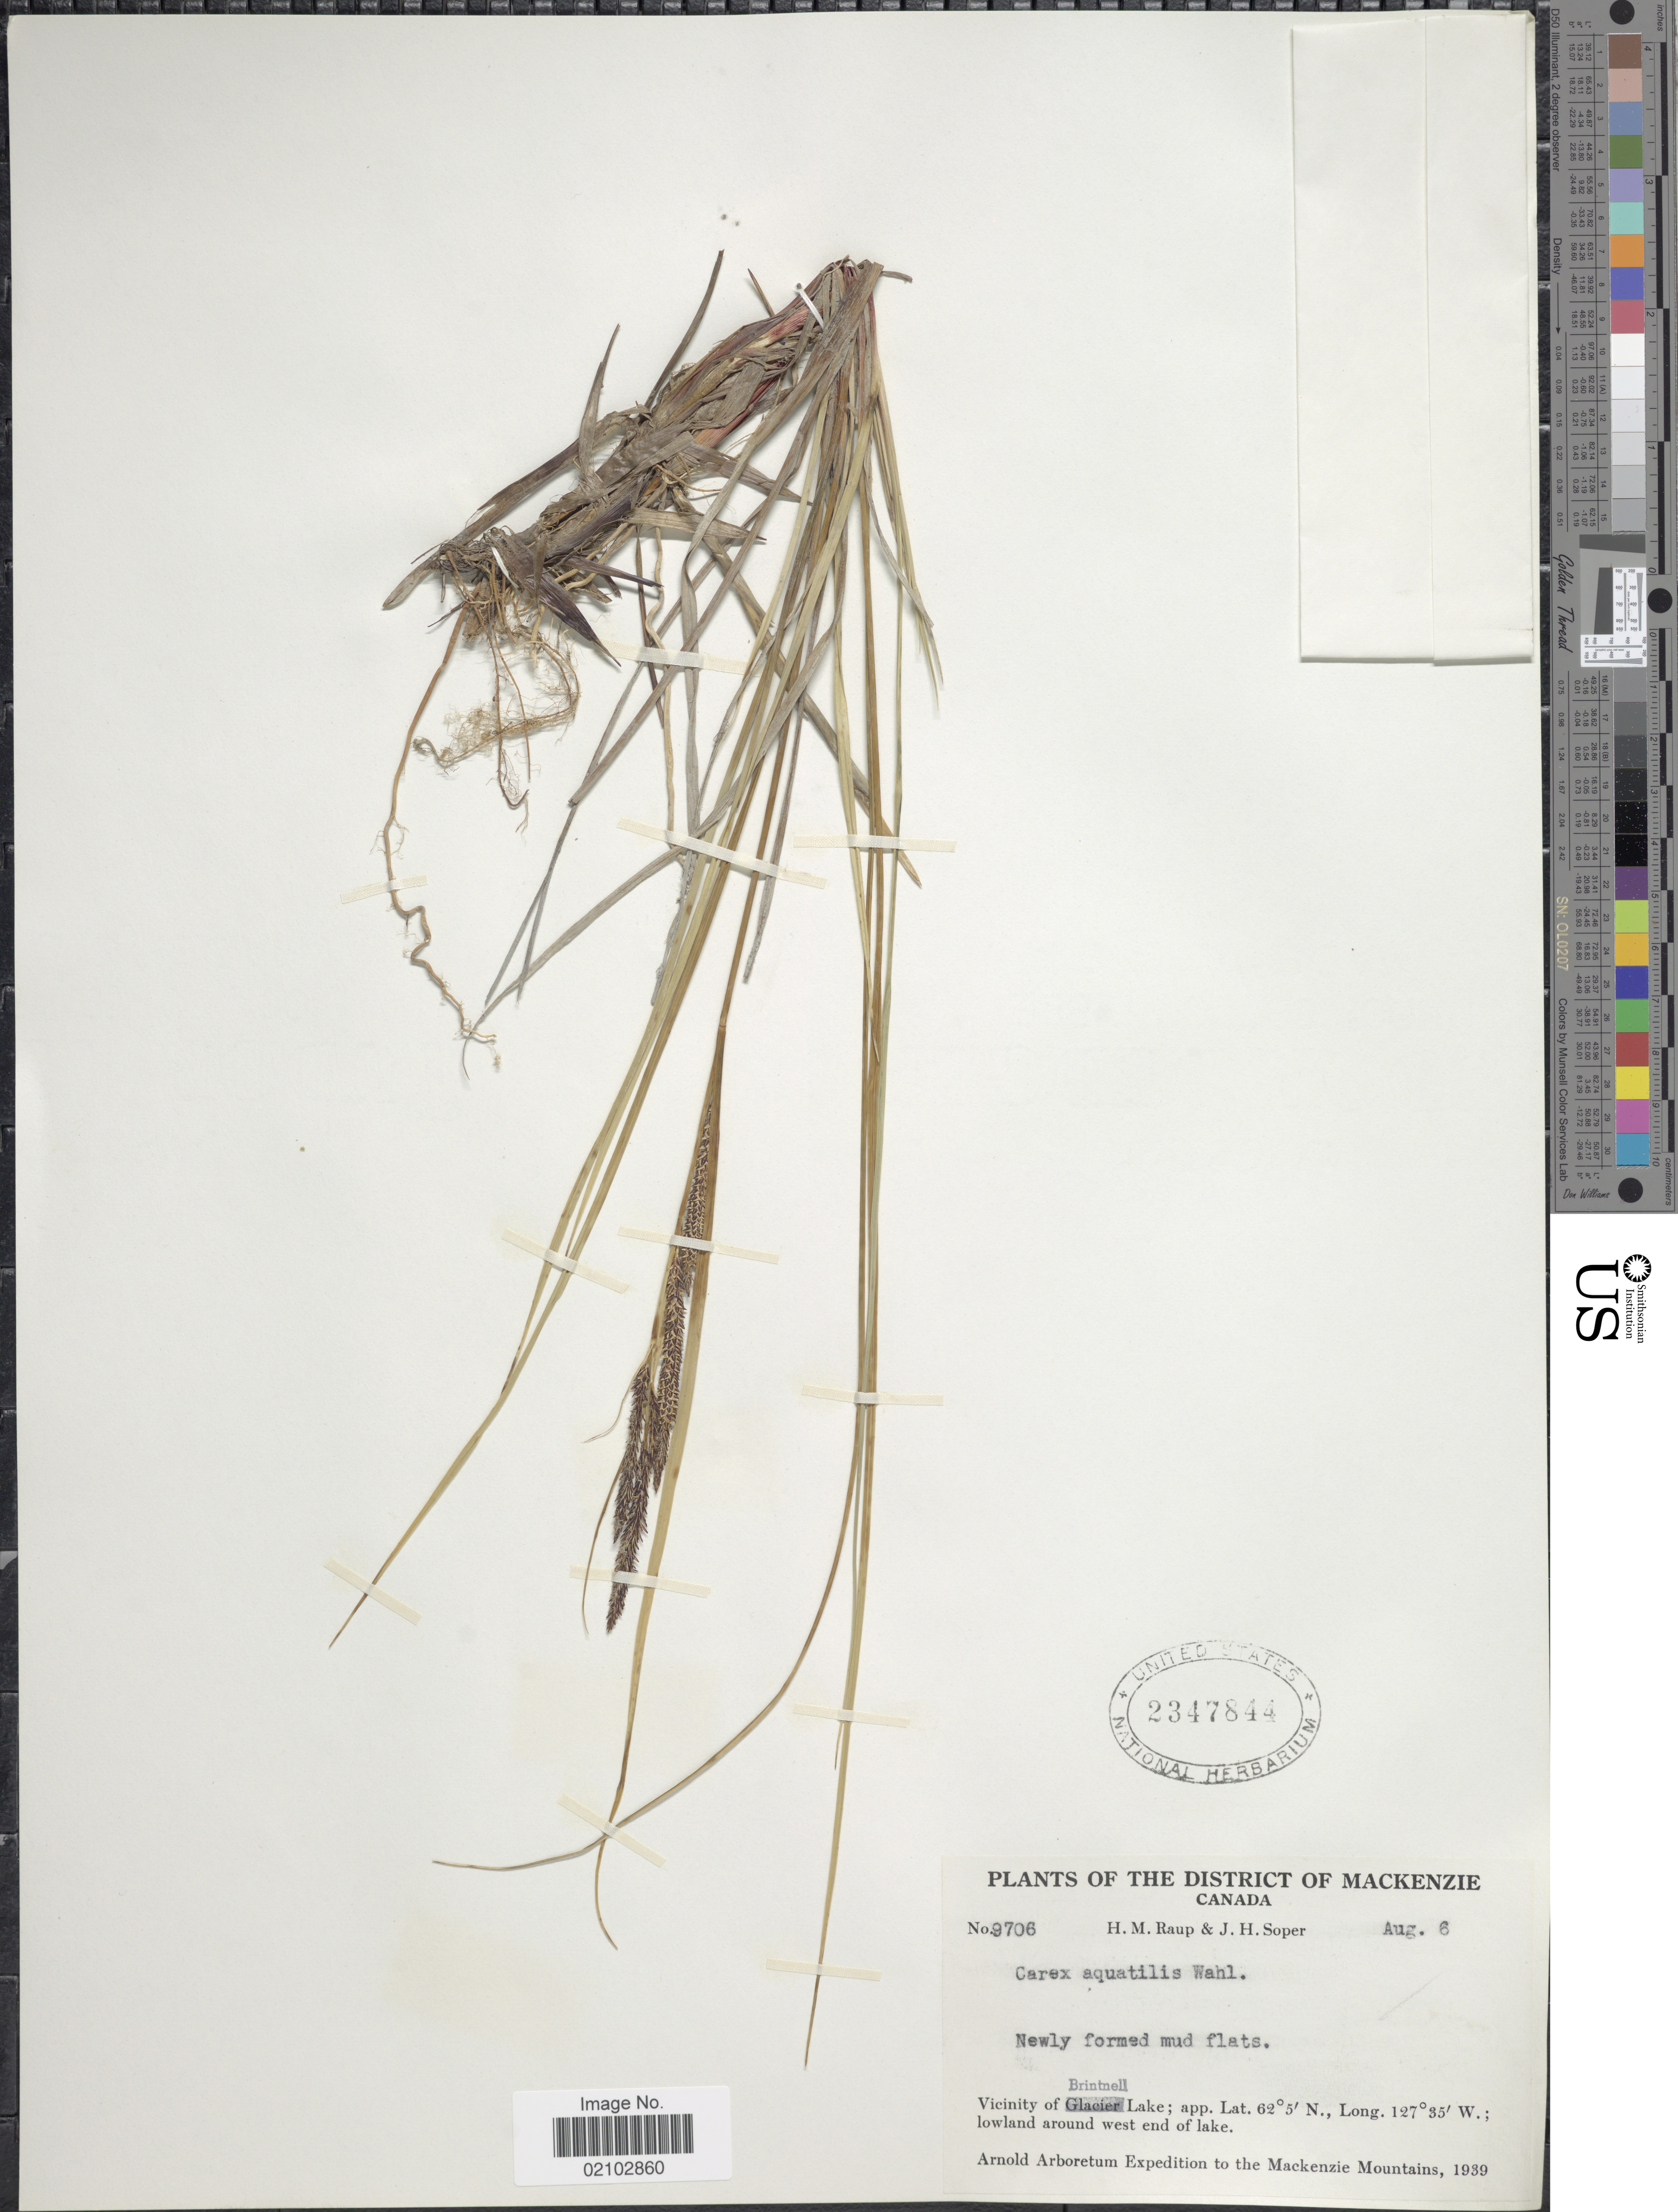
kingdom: Plantae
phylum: Tracheophyta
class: Liliopsida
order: Poales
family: Cyperaceae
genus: Carex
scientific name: Carex aquatilis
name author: Wahlenb.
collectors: H. Raup & J. H. Soper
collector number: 9706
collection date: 1939-08-06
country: Canada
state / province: British Columbia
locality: The District of Mackenzie, marshy shore, Vicinity of Brintnell Lake, lowland around west end of lake, to the Mackenzie Mountains.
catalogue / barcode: US 2347844